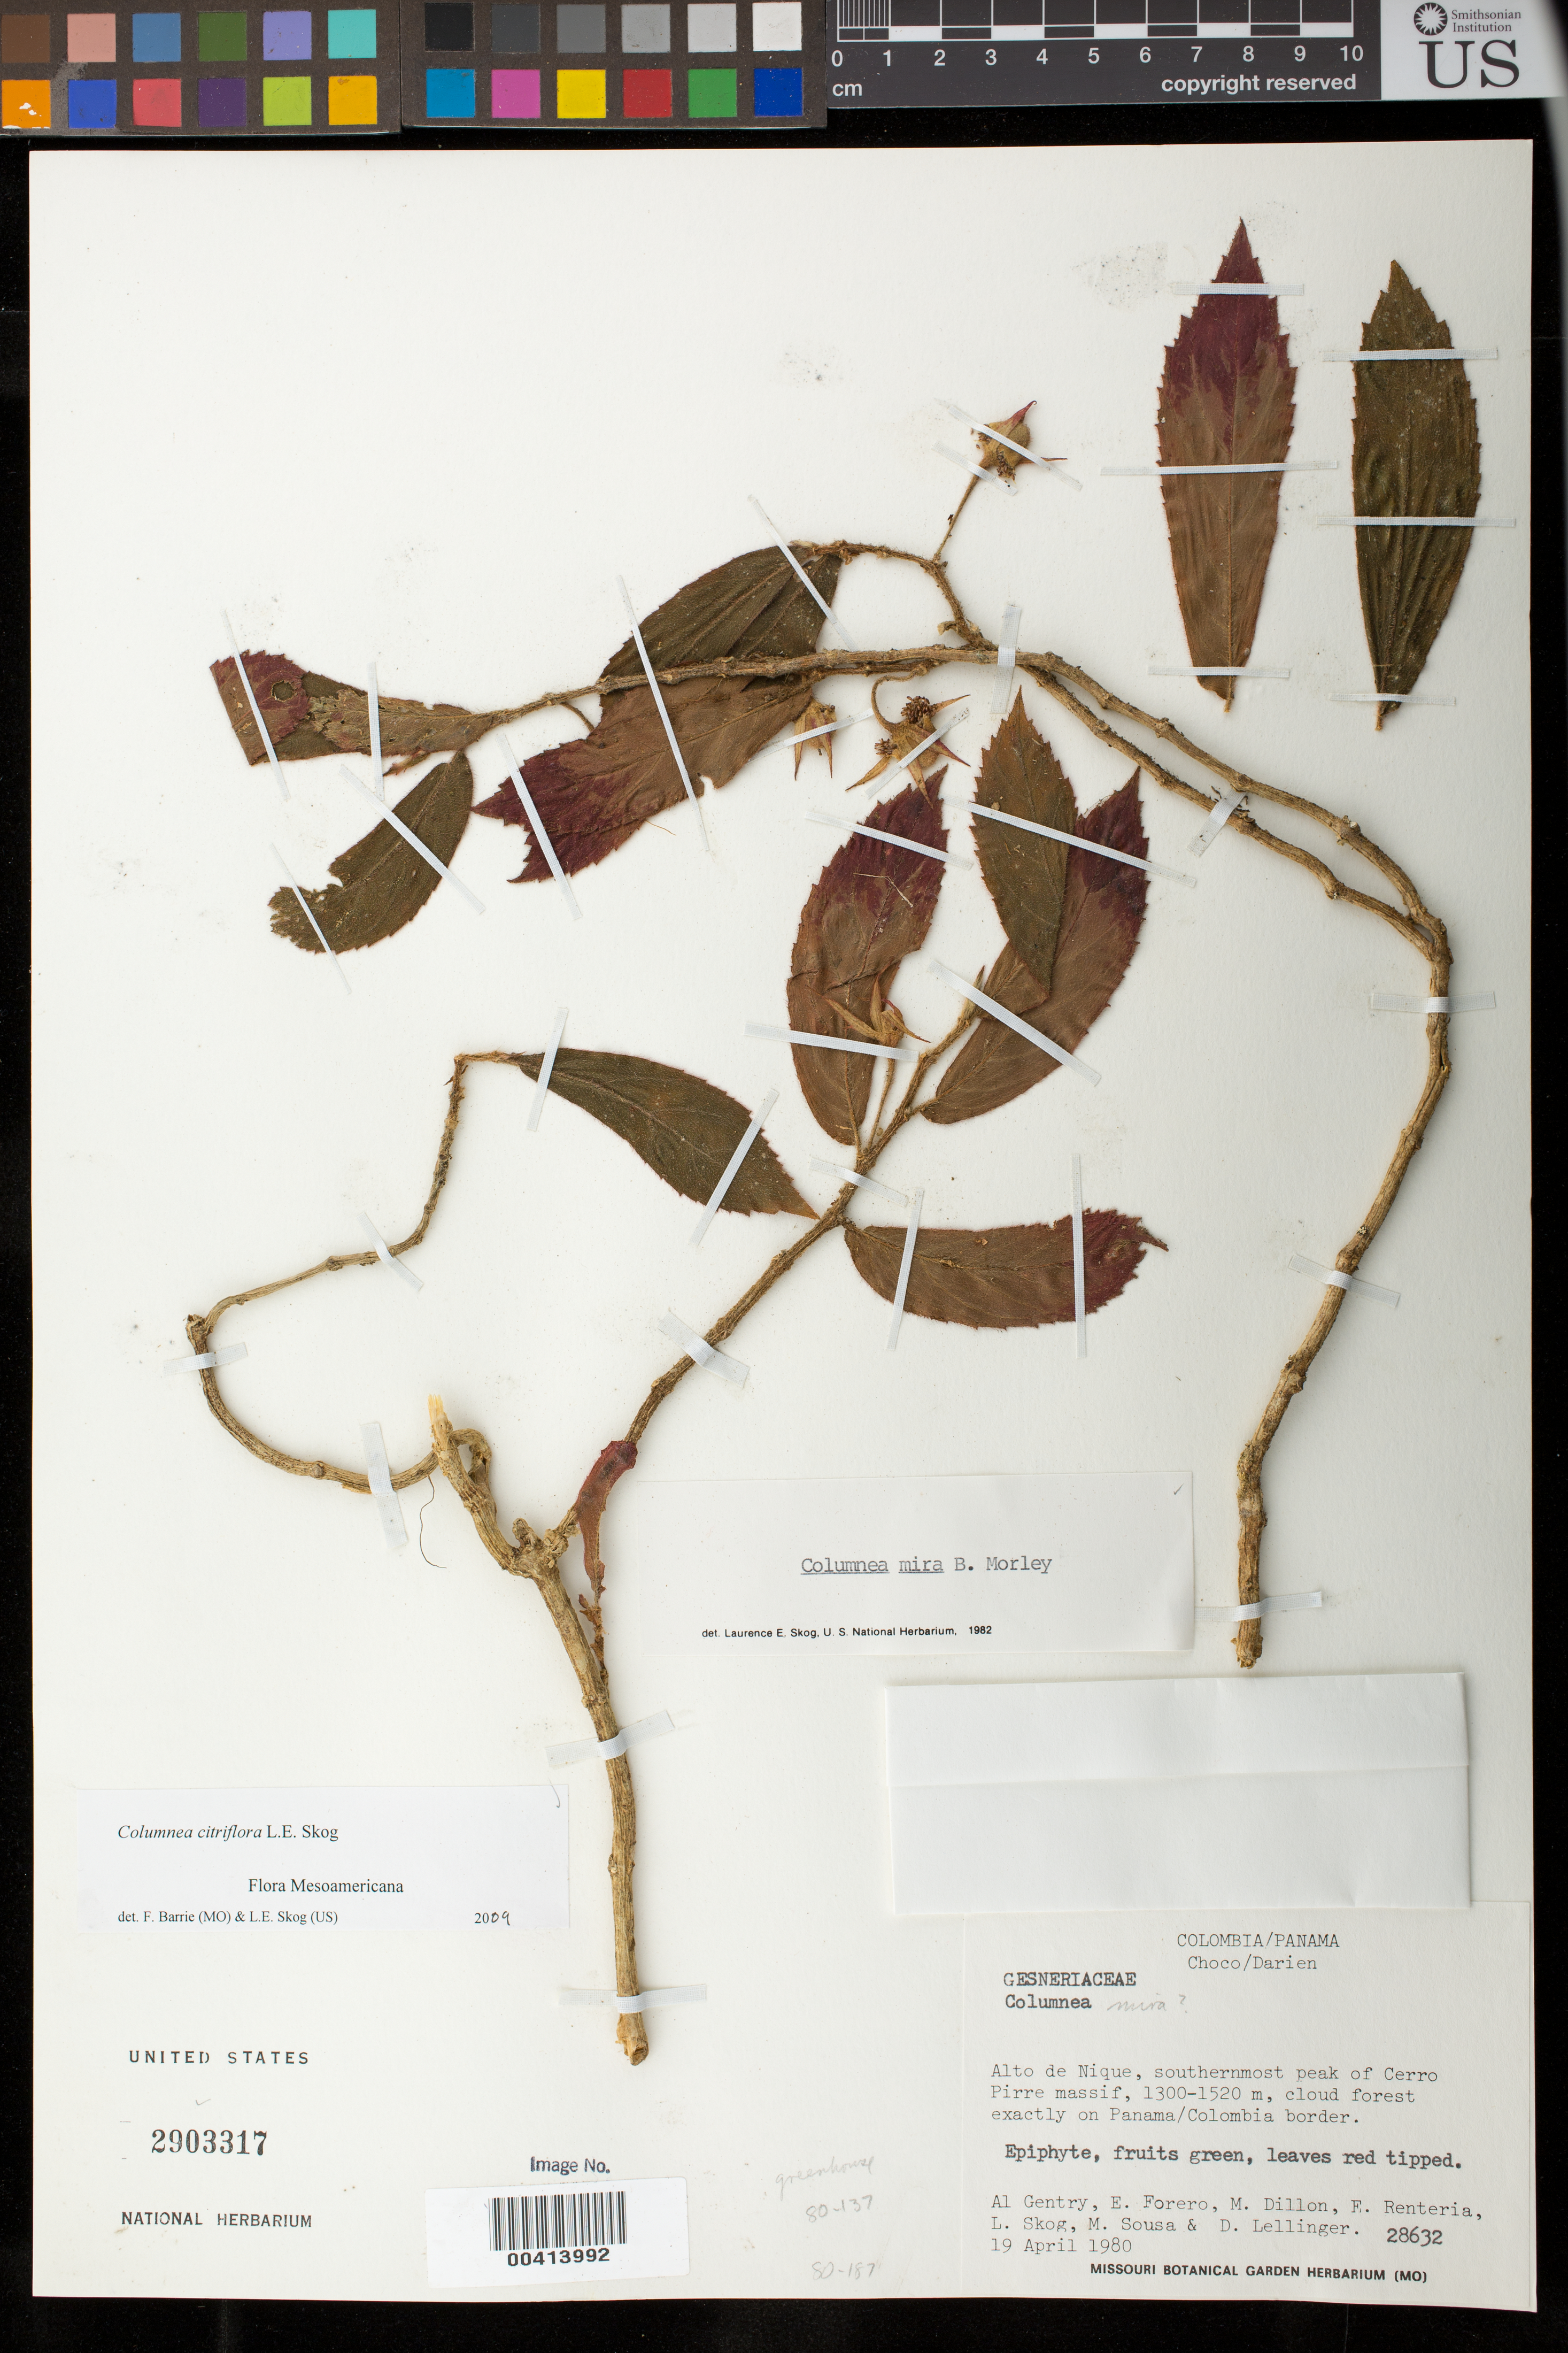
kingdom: Plantae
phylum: Tracheophyta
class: Magnoliopsida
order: Lamiales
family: Gesneriaceae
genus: Columnea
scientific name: Columnea citriflora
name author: L.E. Skog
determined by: Barrie, F. R.; Skog, Laurence E.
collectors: A. H. Gentry, E. Forero, M. O. Dillon, E. Renteria, L. E. Skog, M. Sousa & D. B. Lellinger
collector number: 28632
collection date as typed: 19 Apr 1980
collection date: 1980-04-19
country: Colombia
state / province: Chocó/Darien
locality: Alto de Nique, southernmost peak of Cerro Pirre massif, exactly on Panama/Colombia border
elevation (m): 1300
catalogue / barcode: US 2902217